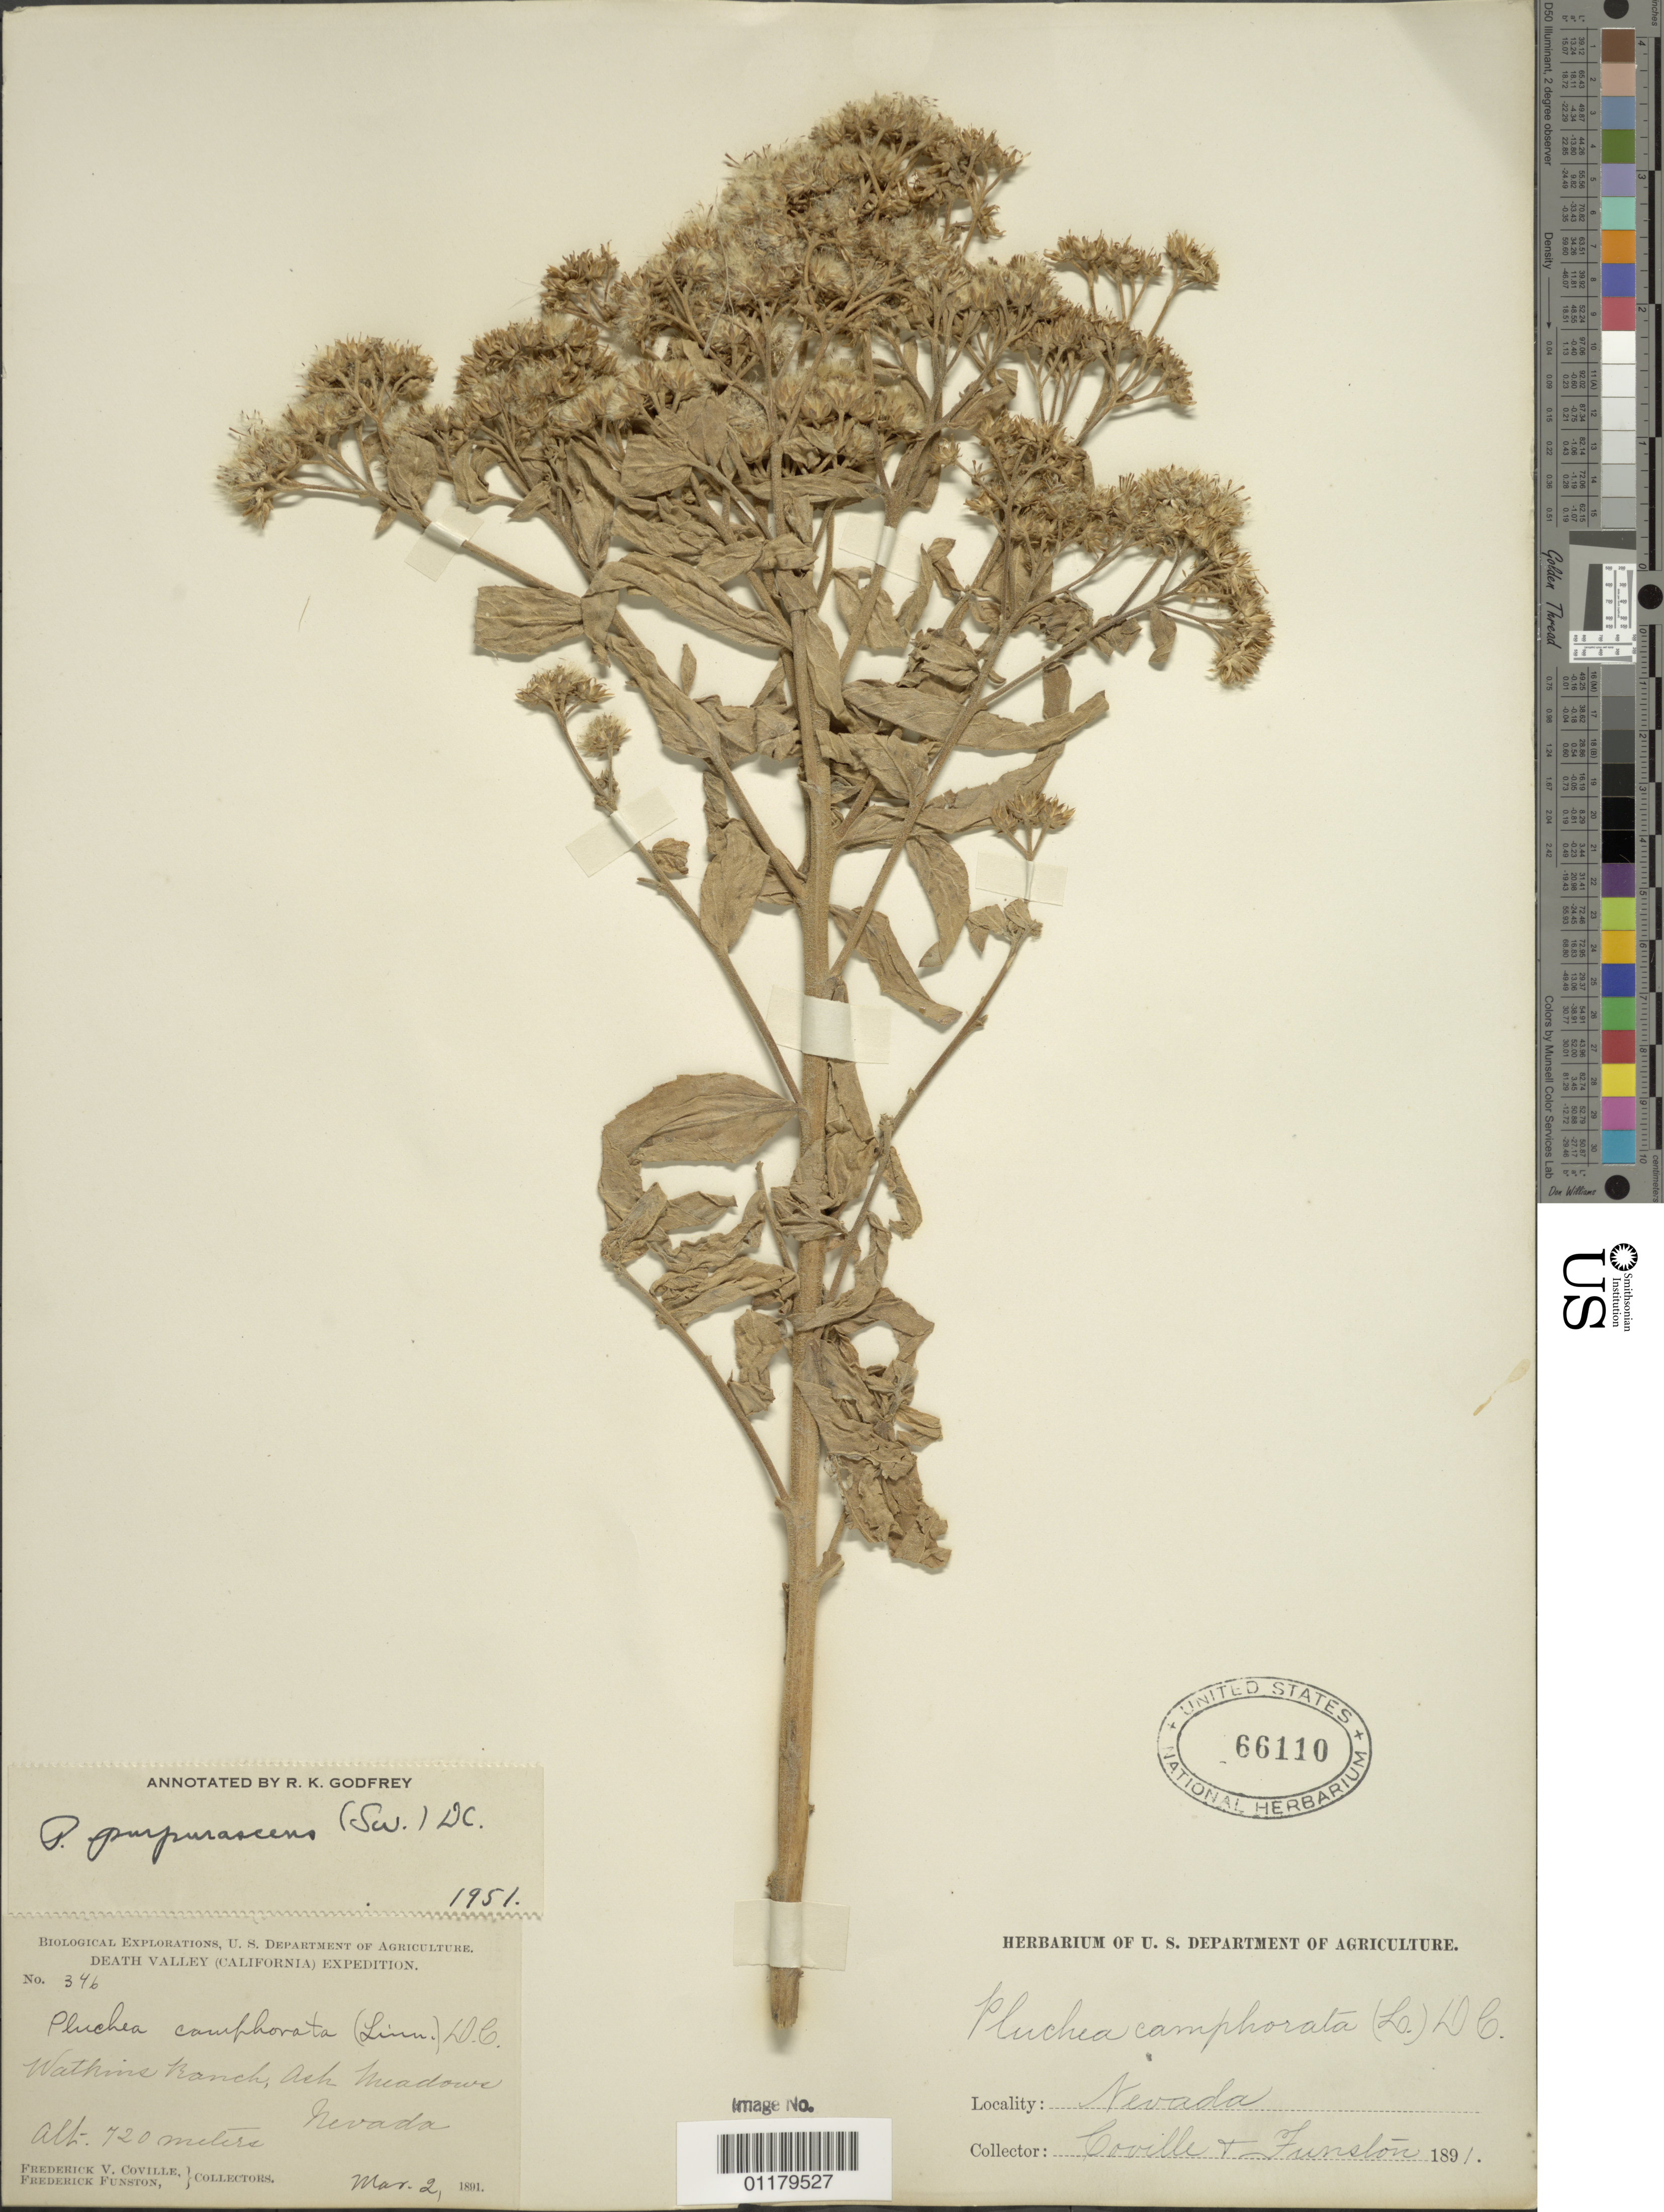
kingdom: Plantae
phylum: Tracheophyta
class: Magnoliopsida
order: Asterales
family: Asteraceae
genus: Pluchea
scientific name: Pluchea purpurascens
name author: (Sw.) DC.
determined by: Godfrey, R. K.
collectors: F. V. Coville & F. Funston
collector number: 346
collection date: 1891-03-02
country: United States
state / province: Nevada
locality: Watkins Ranch, Ash Meadows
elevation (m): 720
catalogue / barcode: US 66110